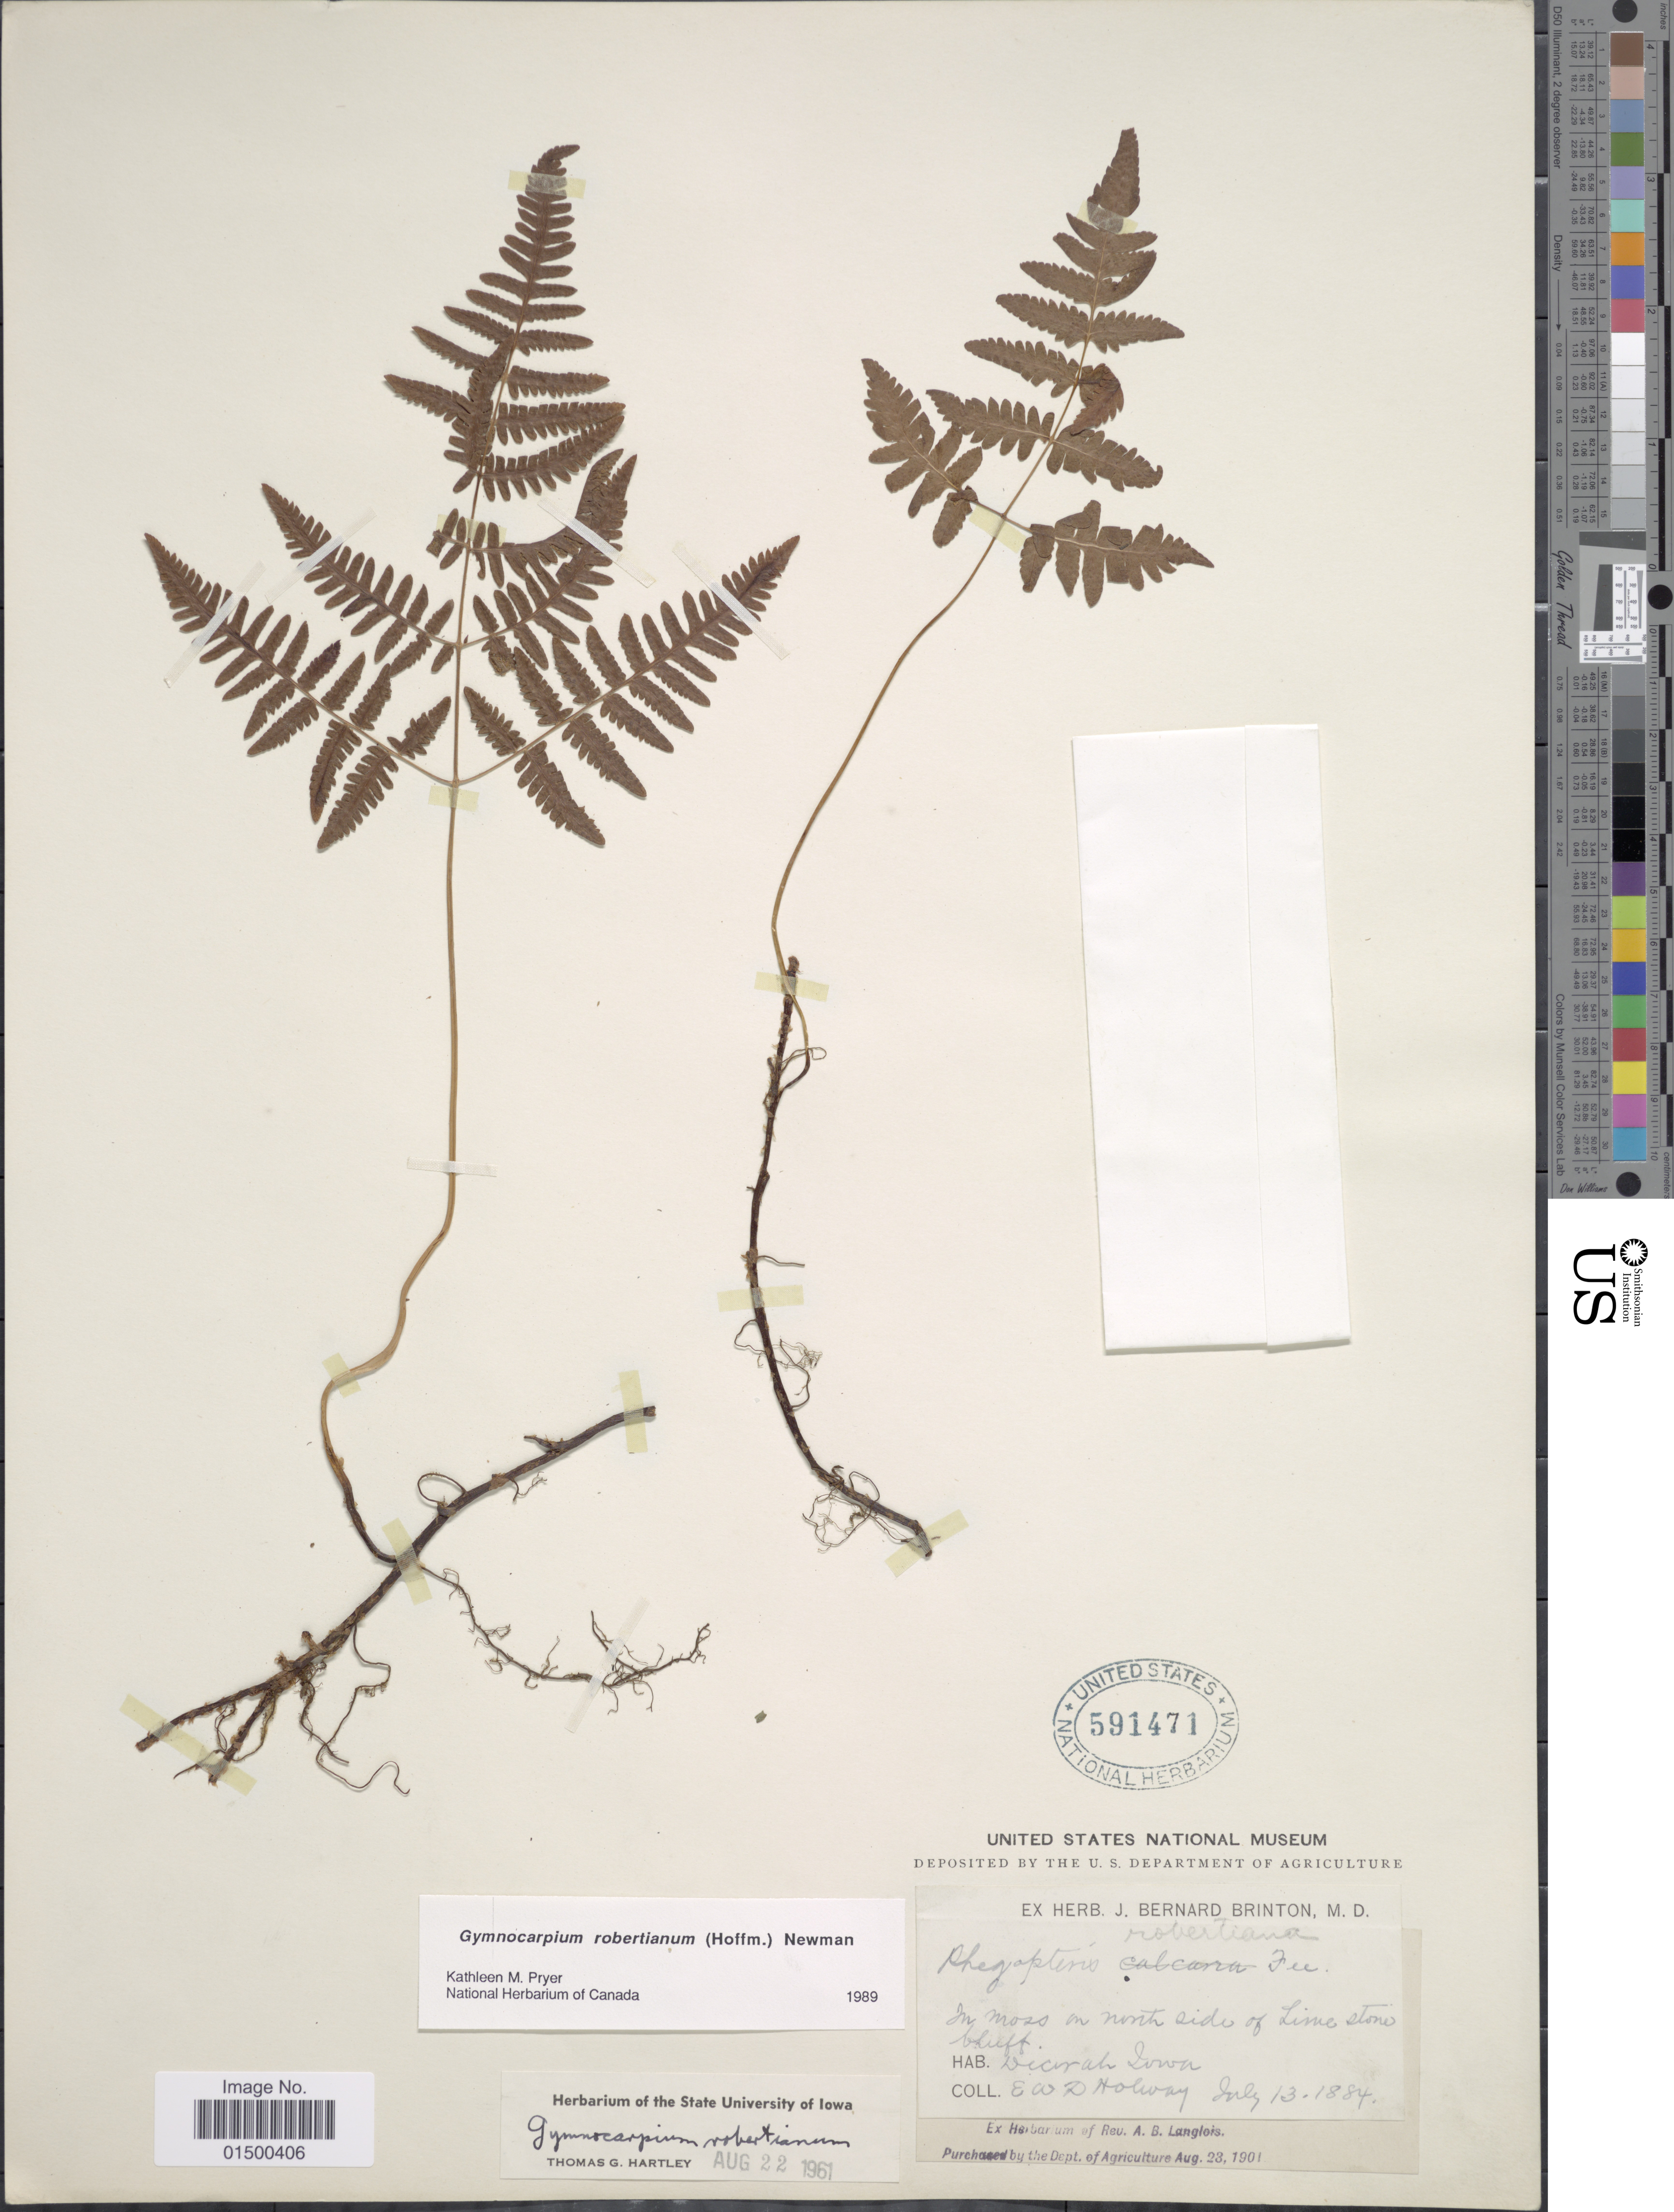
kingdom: Plantae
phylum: Tracheophyta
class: Polypodiopsida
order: Polypodiales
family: Cystopteridaceae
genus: Gymnocarpium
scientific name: Gymnocarpium robertianum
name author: (Hoffm.) Newman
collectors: E. W. D. Holway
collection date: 1884-07-13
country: United States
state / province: Iowa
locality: Decorah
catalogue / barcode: US 591471